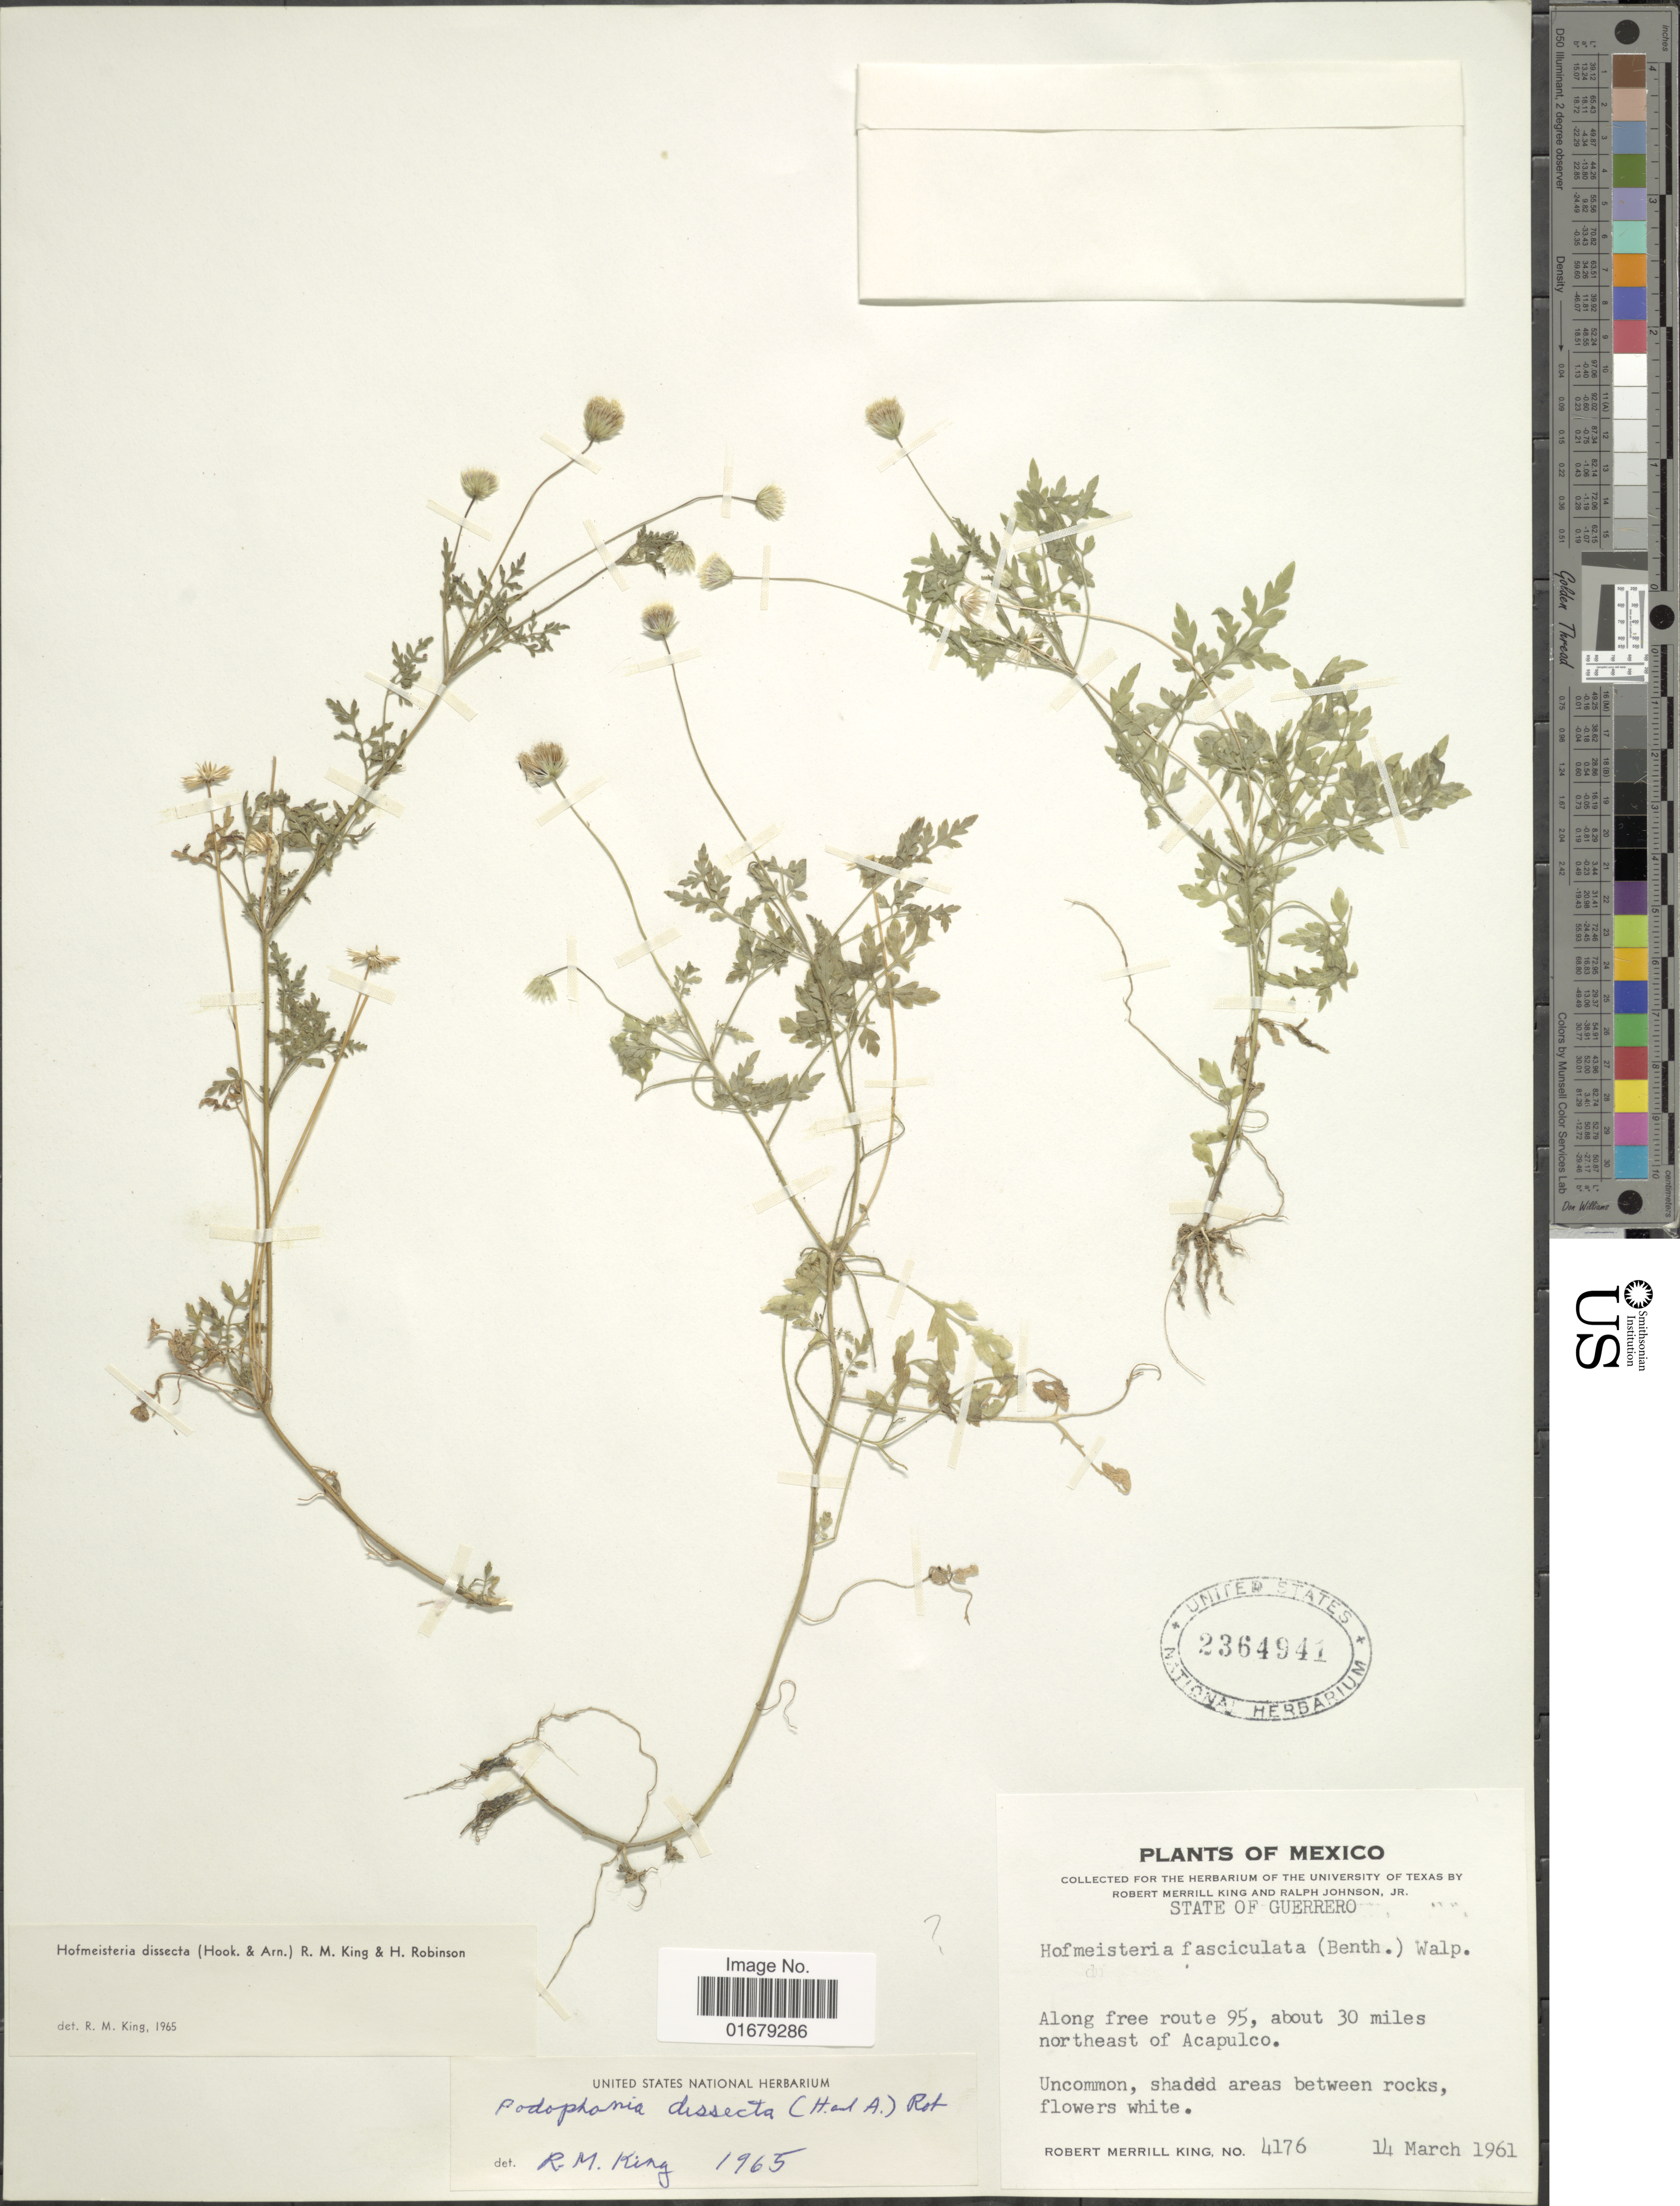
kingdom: Plantae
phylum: Tracheophyta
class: Magnoliopsida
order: Asterales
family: Asteraceae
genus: Hofmeisteria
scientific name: Hofmeisteria dissecta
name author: (Hook.) R.M. King & H. Rob.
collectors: R. M. King & R. Johnson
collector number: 4176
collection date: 1961-03-14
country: Mexico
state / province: Guerrero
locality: State of Guerrero, Along free route 95, about 30 miles northeast of Acapulco.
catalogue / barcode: US 2364941